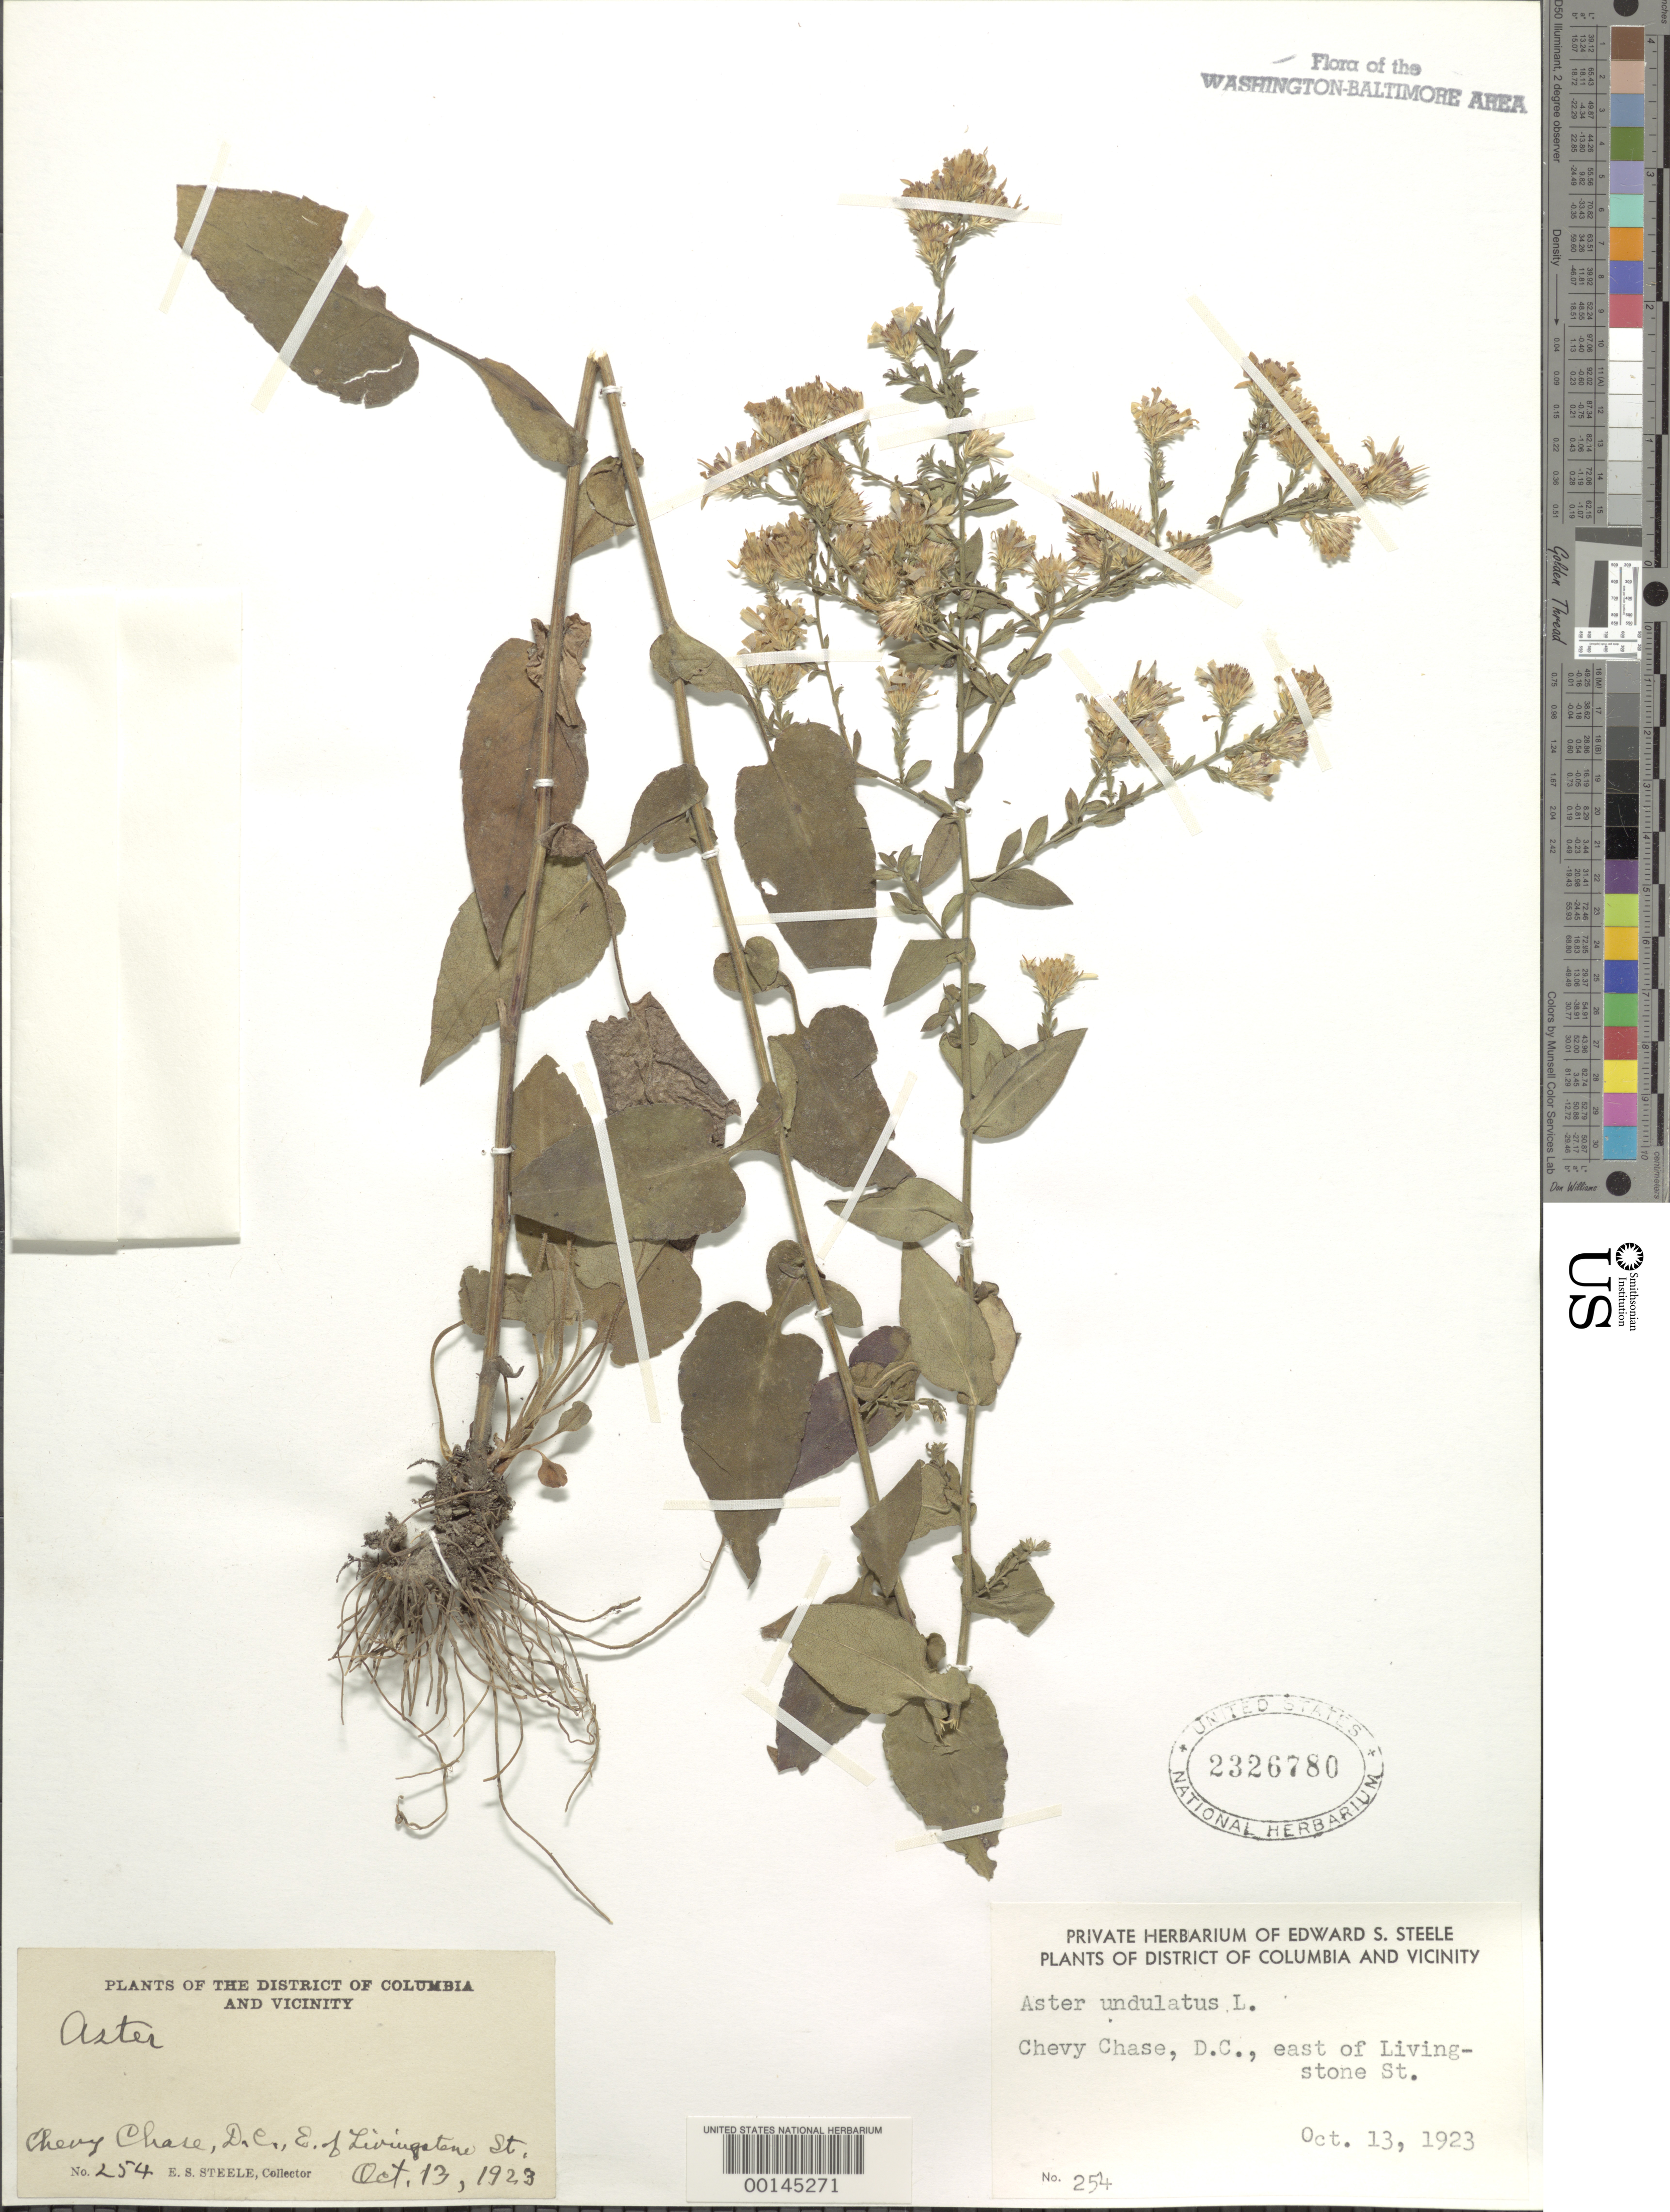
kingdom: Plantae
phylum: Tracheophyta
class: Magnoliopsida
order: Asterales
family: Asteraceae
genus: Symphyotrichum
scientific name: Symphyotrichum undulatum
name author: (L.) G.L. Nesom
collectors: E. C. Leonard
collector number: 254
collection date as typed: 13 Oct 1923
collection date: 1923-10-13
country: United States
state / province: District of Columbia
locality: Conn. Ave. east of Livingstone St.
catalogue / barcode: US 2326780